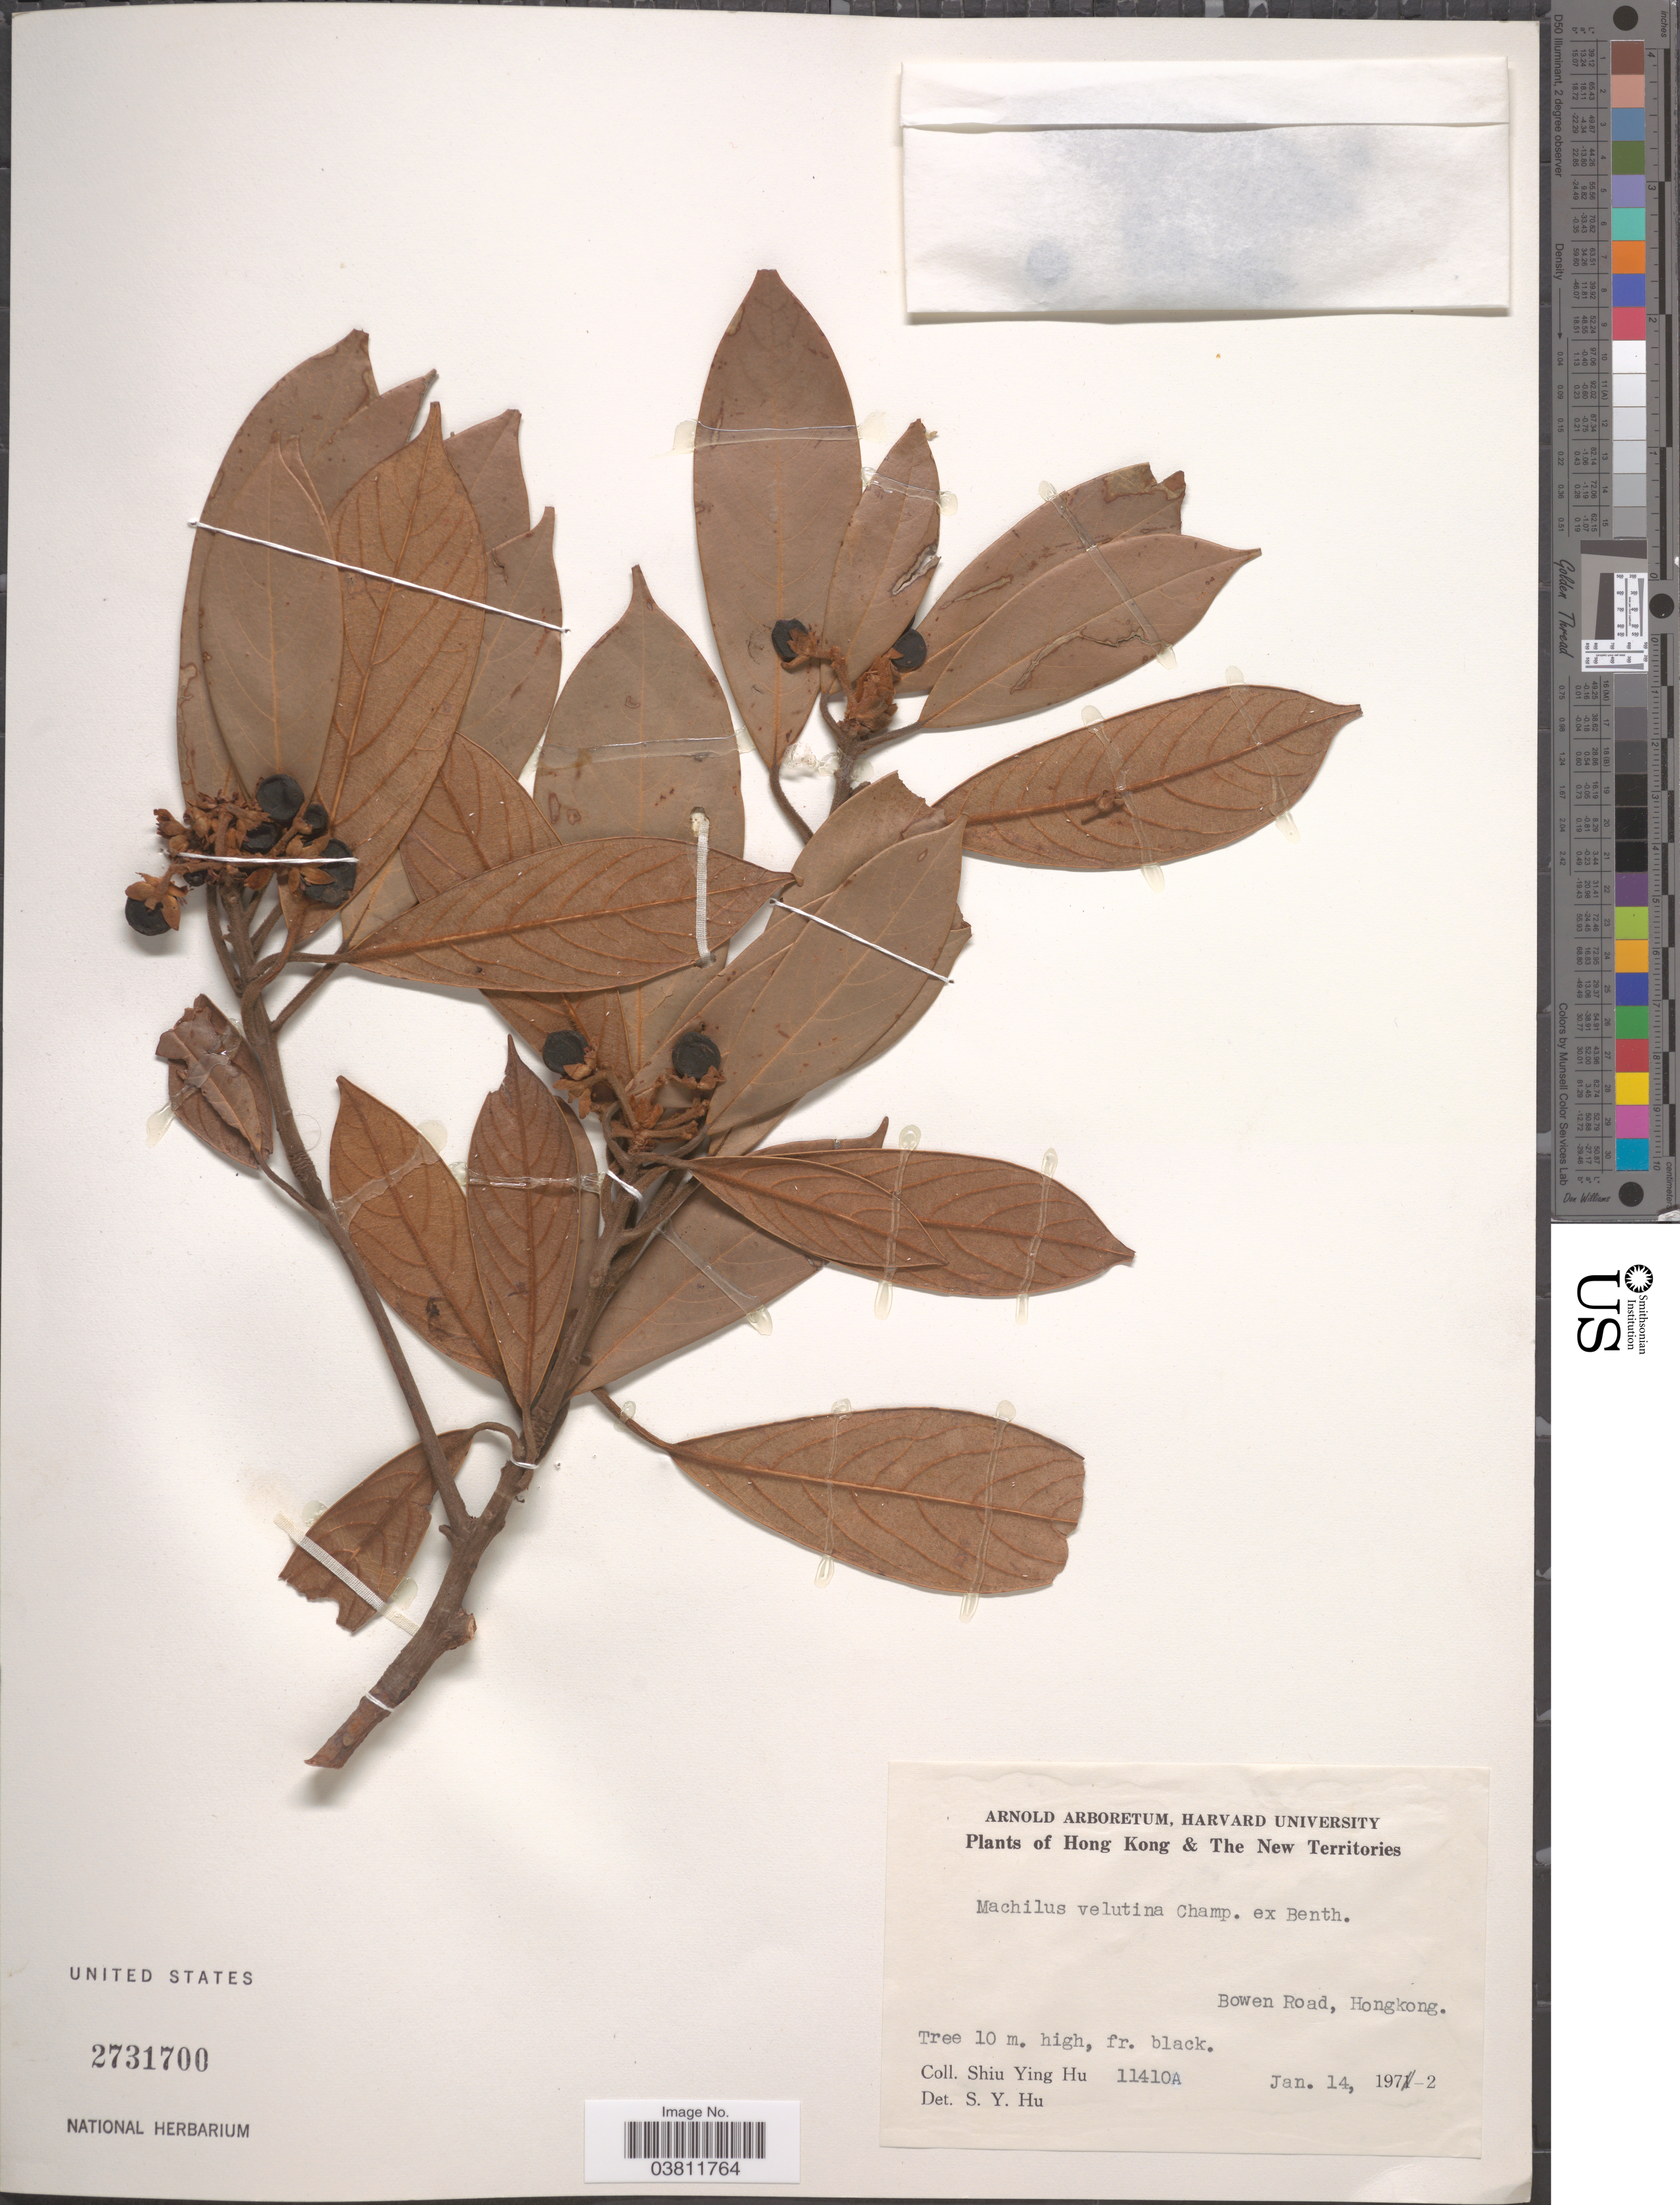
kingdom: Plantae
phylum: Tracheophyta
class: Magnoliopsida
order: Laurales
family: Lauraceae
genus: Machilus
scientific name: Machilus velutina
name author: Champ. ex Benth.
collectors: S. Y. Hu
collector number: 11410A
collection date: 1972-01-14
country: China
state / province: Hong Kong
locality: The New Territories. Bowen Road.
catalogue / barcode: US 2731700